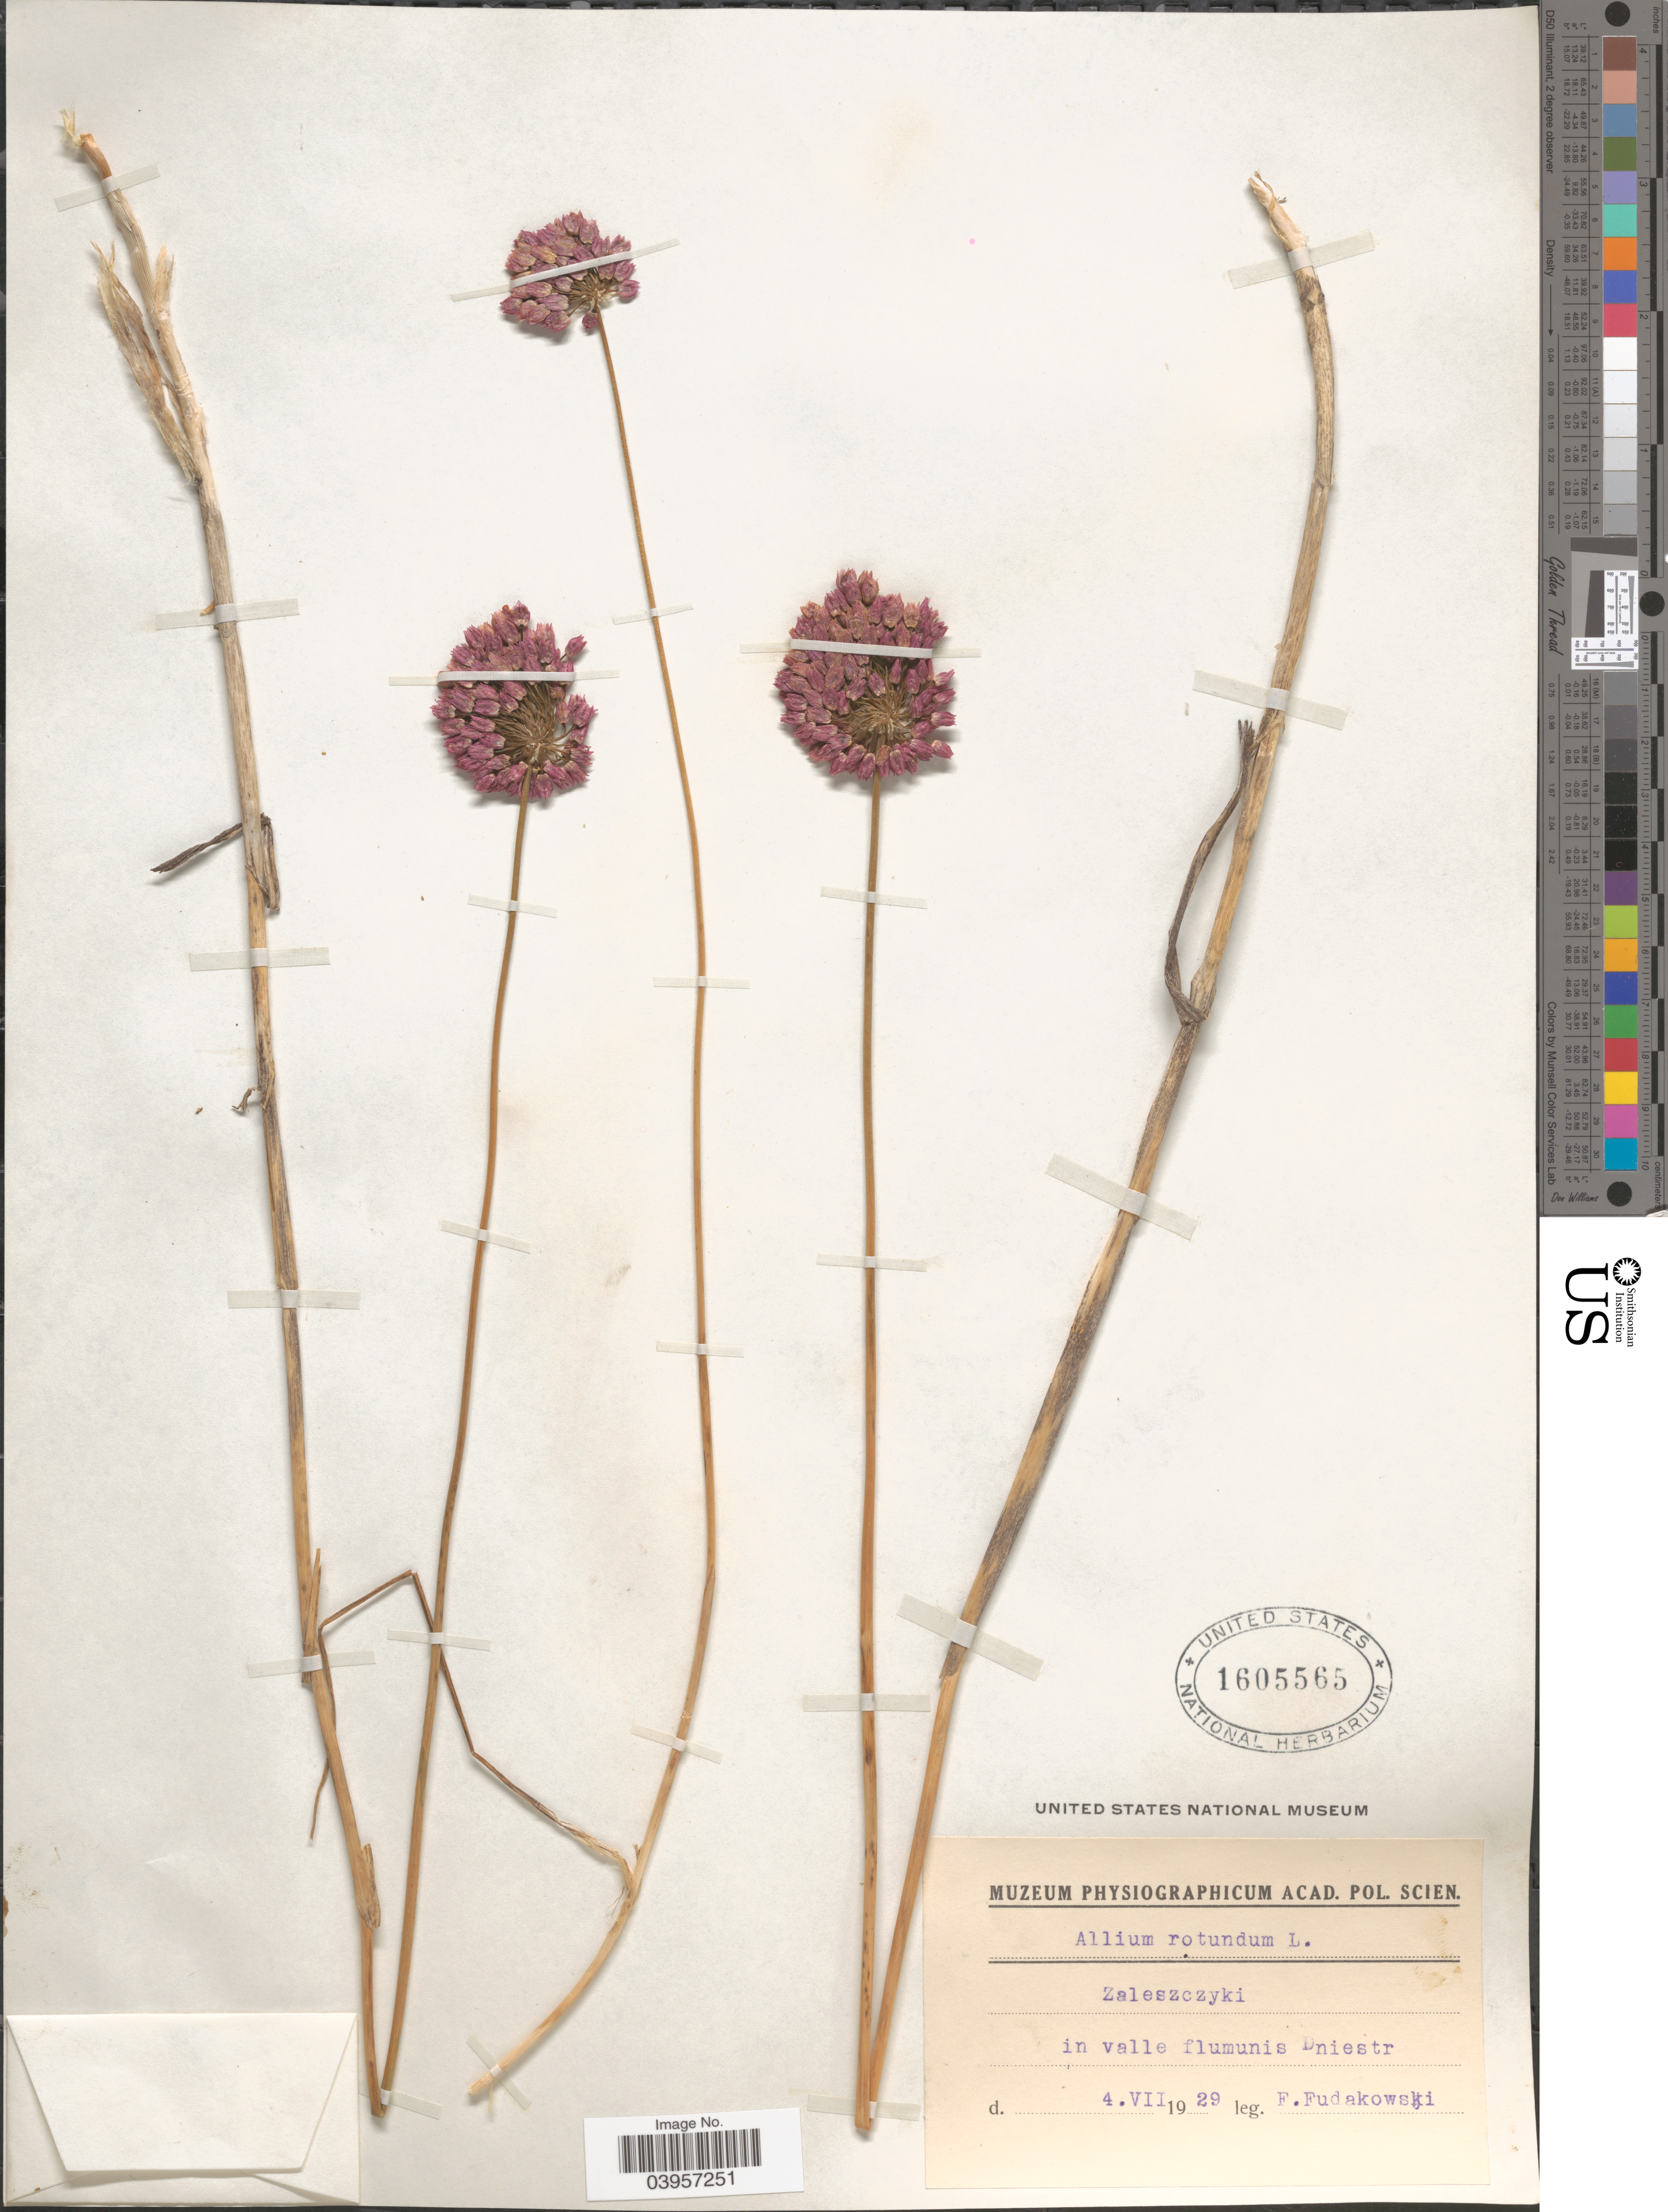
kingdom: Plantae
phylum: Tracheophyta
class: Liliopsida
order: Asparagales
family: Amaryllidaceae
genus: Allium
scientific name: Allium rotundum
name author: L.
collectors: J. Fudakowski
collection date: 1929-07-04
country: Ukraine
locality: Zaleszczyki. In valle flumunis Dniestr.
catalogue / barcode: US 1605565